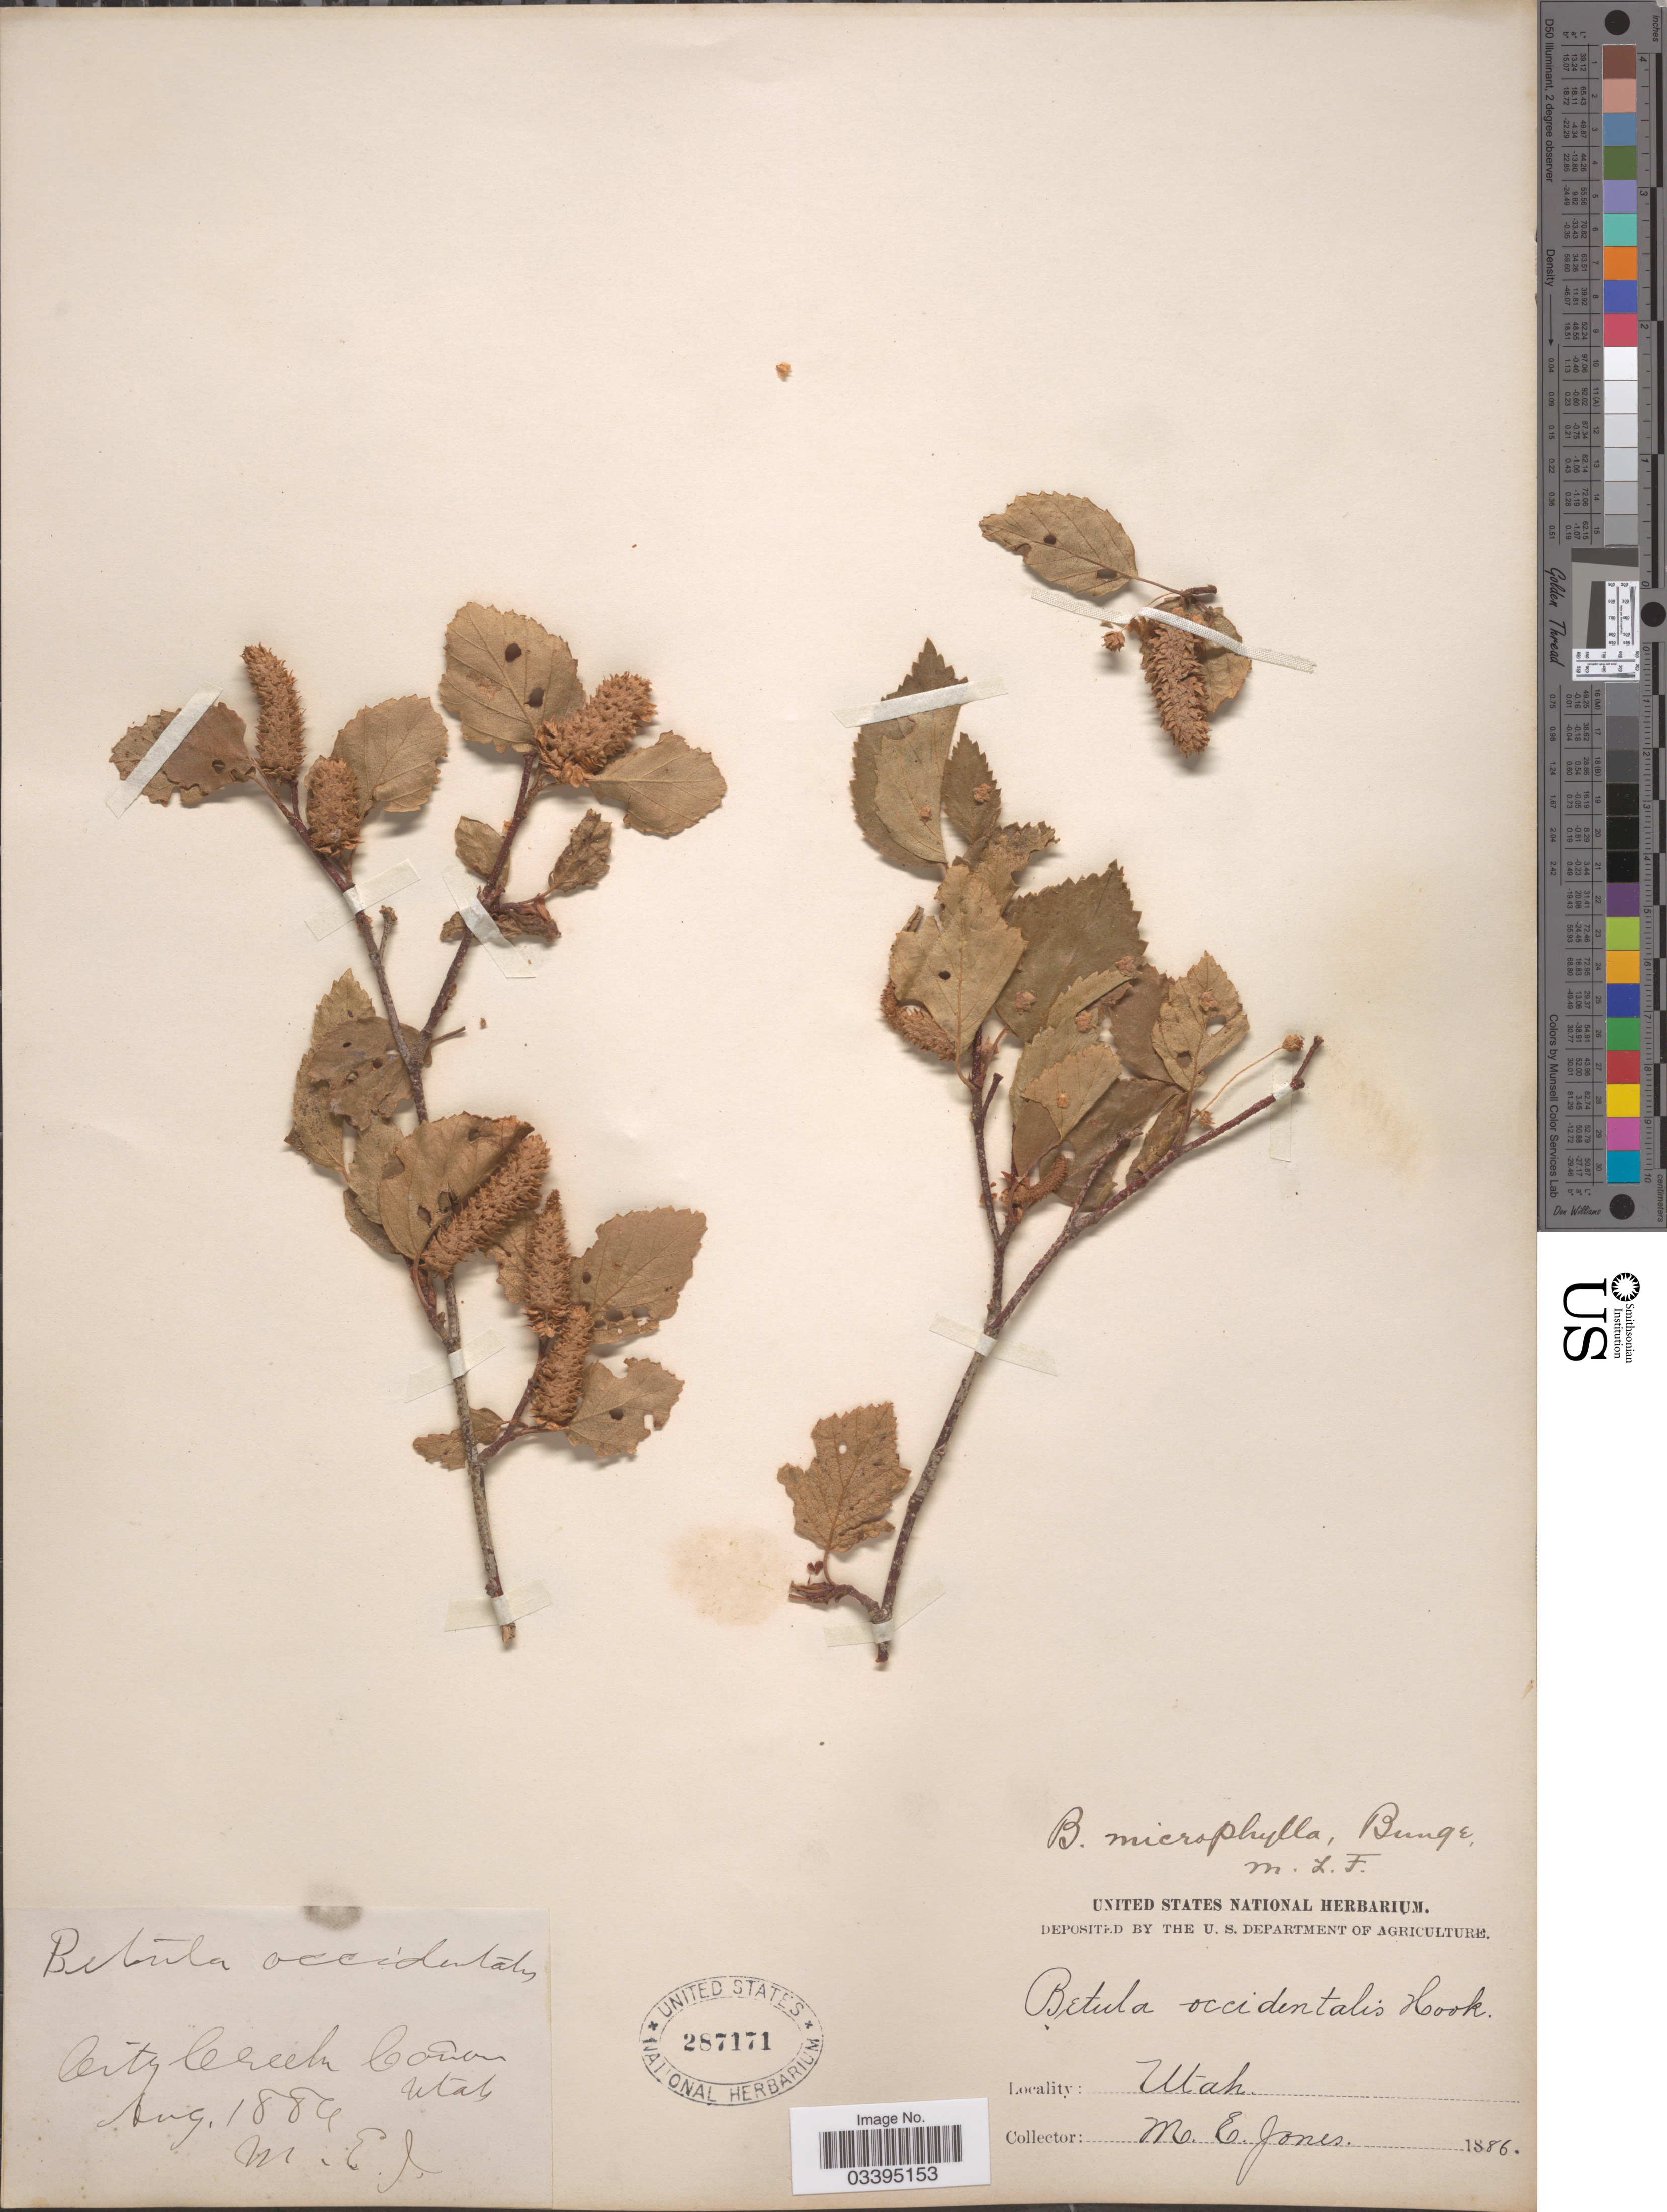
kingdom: Plantae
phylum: Tracheophyta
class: Magnoliopsida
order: Fagales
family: Betulaceae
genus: Betula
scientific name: Betula fontinalis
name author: Sarg.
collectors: M. E. Jones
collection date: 1886-08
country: United States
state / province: Utah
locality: City Creek Cañon.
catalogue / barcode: US 287171